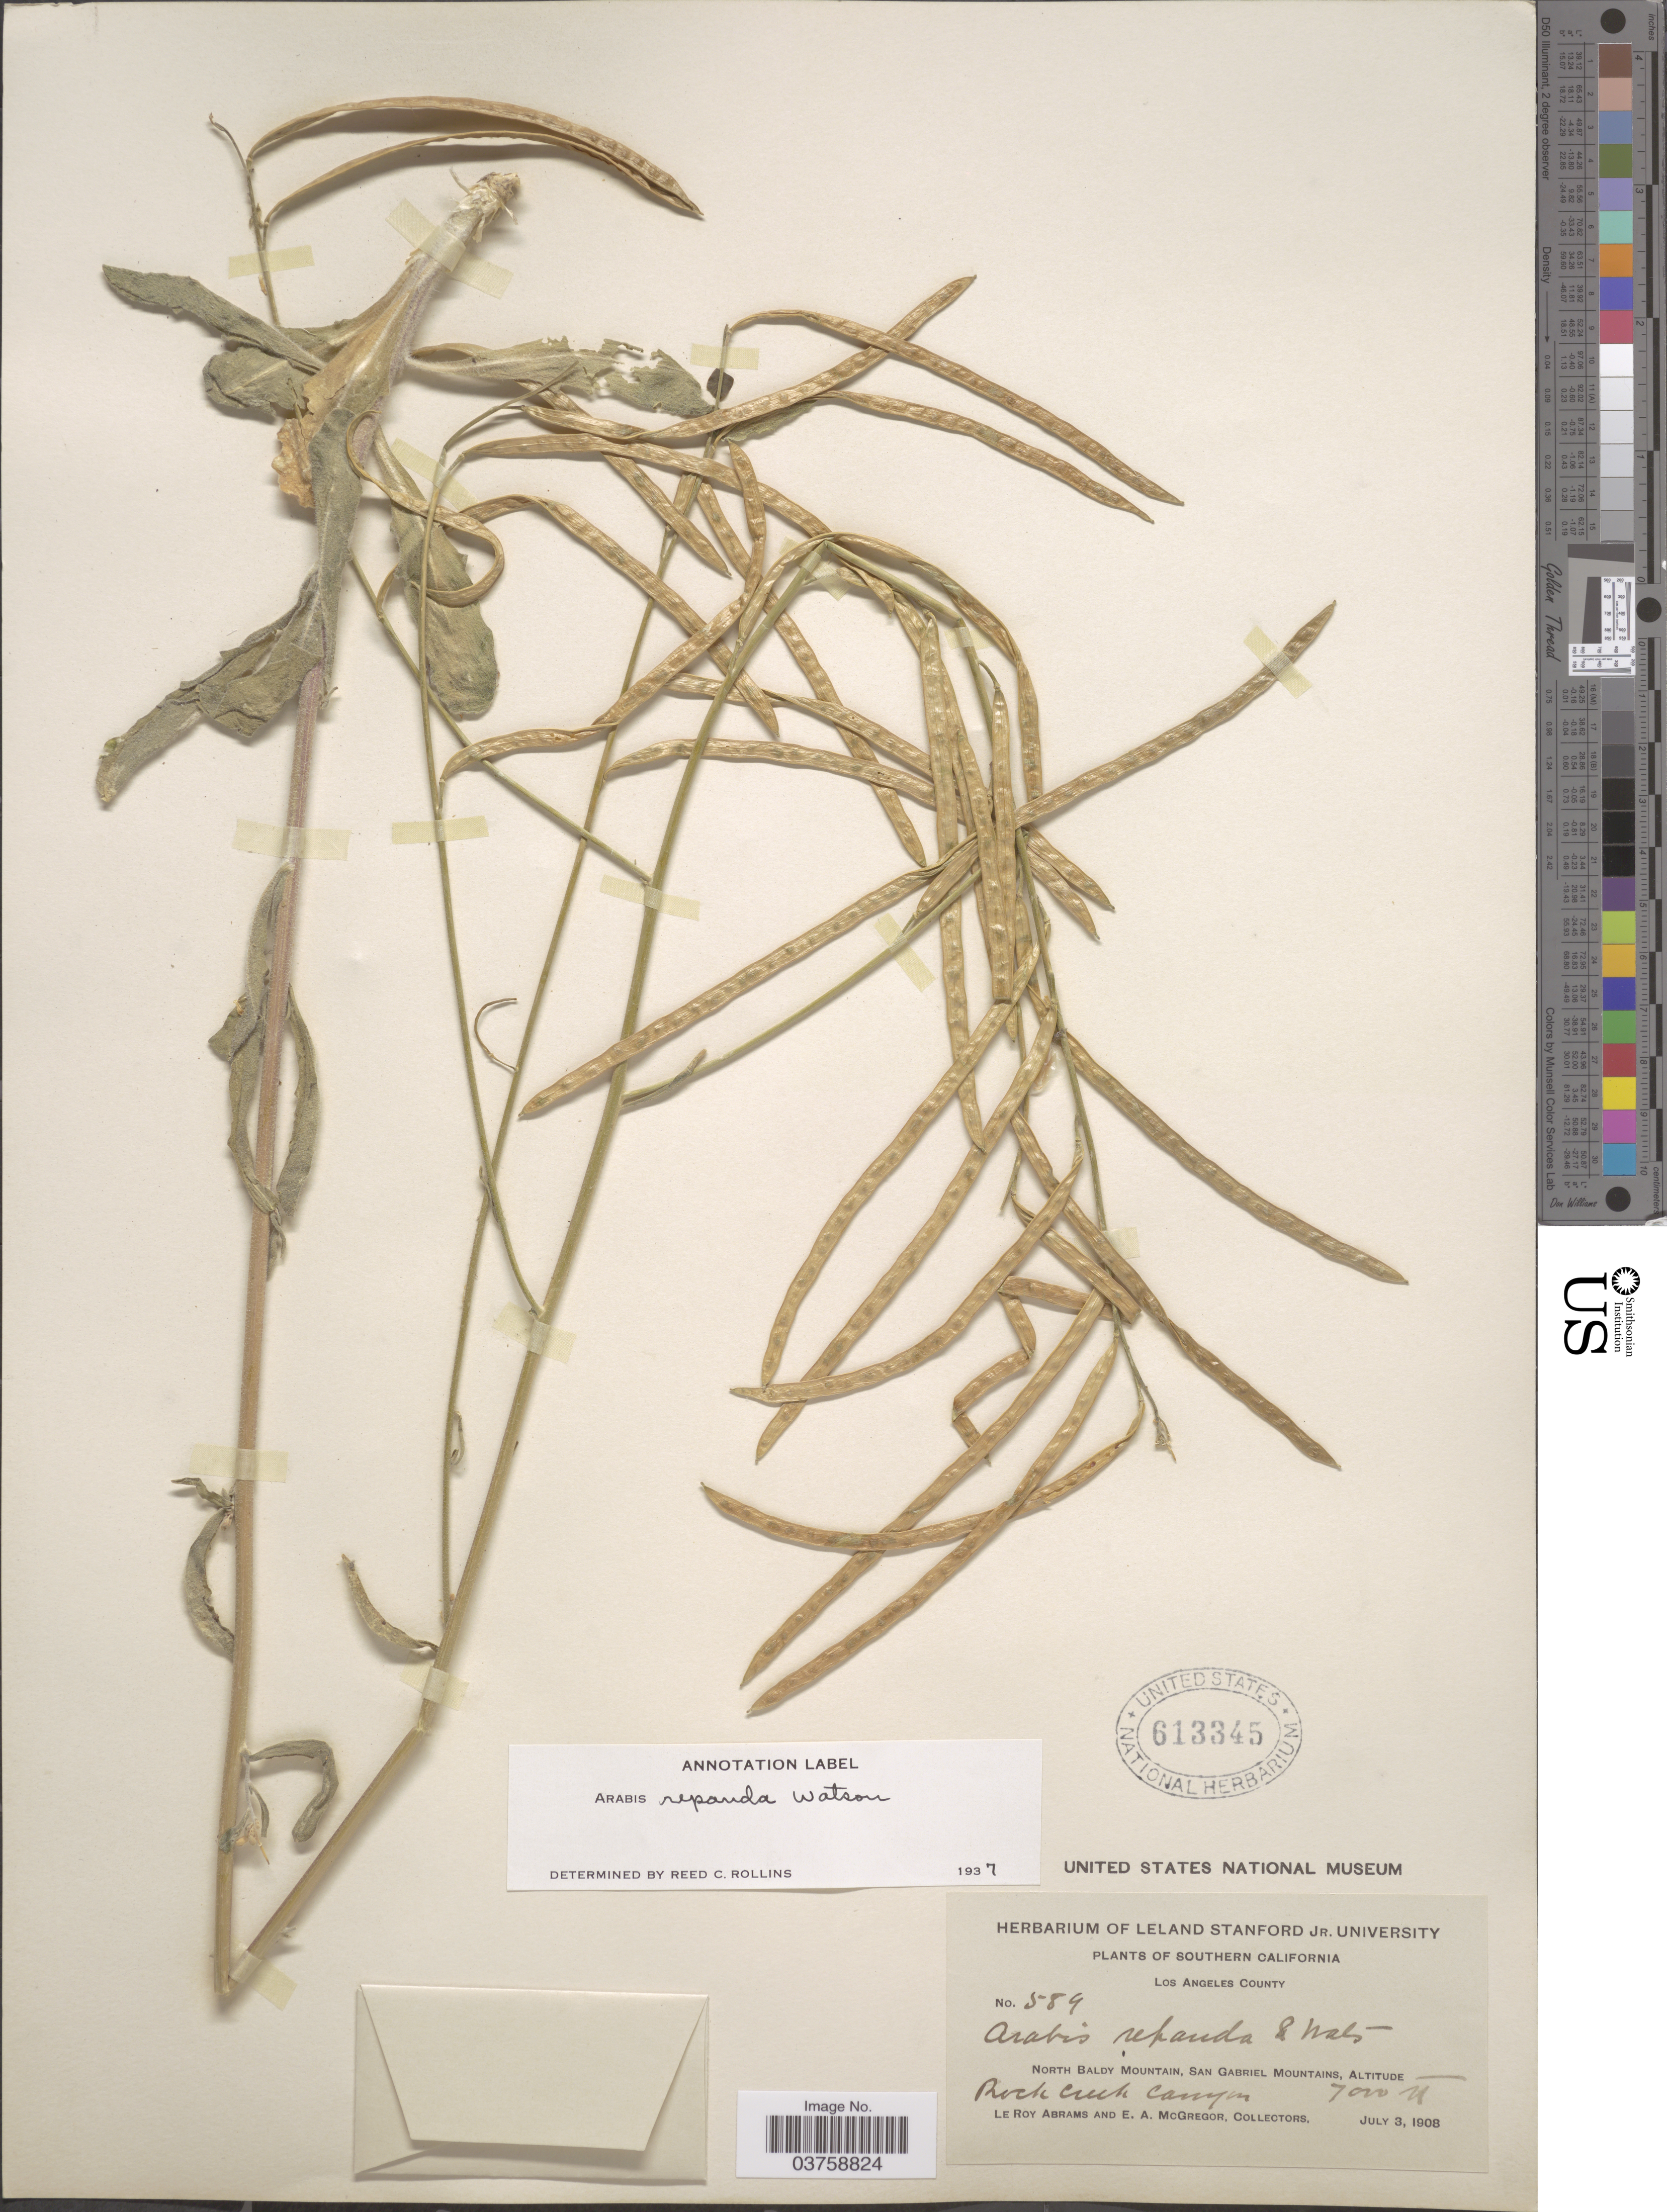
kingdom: Plantae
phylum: Tracheophyta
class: Magnoliopsida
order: Brassicales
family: Brassicaceae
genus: Arabis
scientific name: Arabis repanda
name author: S. Watson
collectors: L. Abrams & E. A. McGregor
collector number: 589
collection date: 1908-07-03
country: United States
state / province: California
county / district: Los angeles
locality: Los angeles County. North Baldy Mountain, San Gabriel Mountains. Rock Creek Canyon.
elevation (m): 7000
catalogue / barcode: US 613345